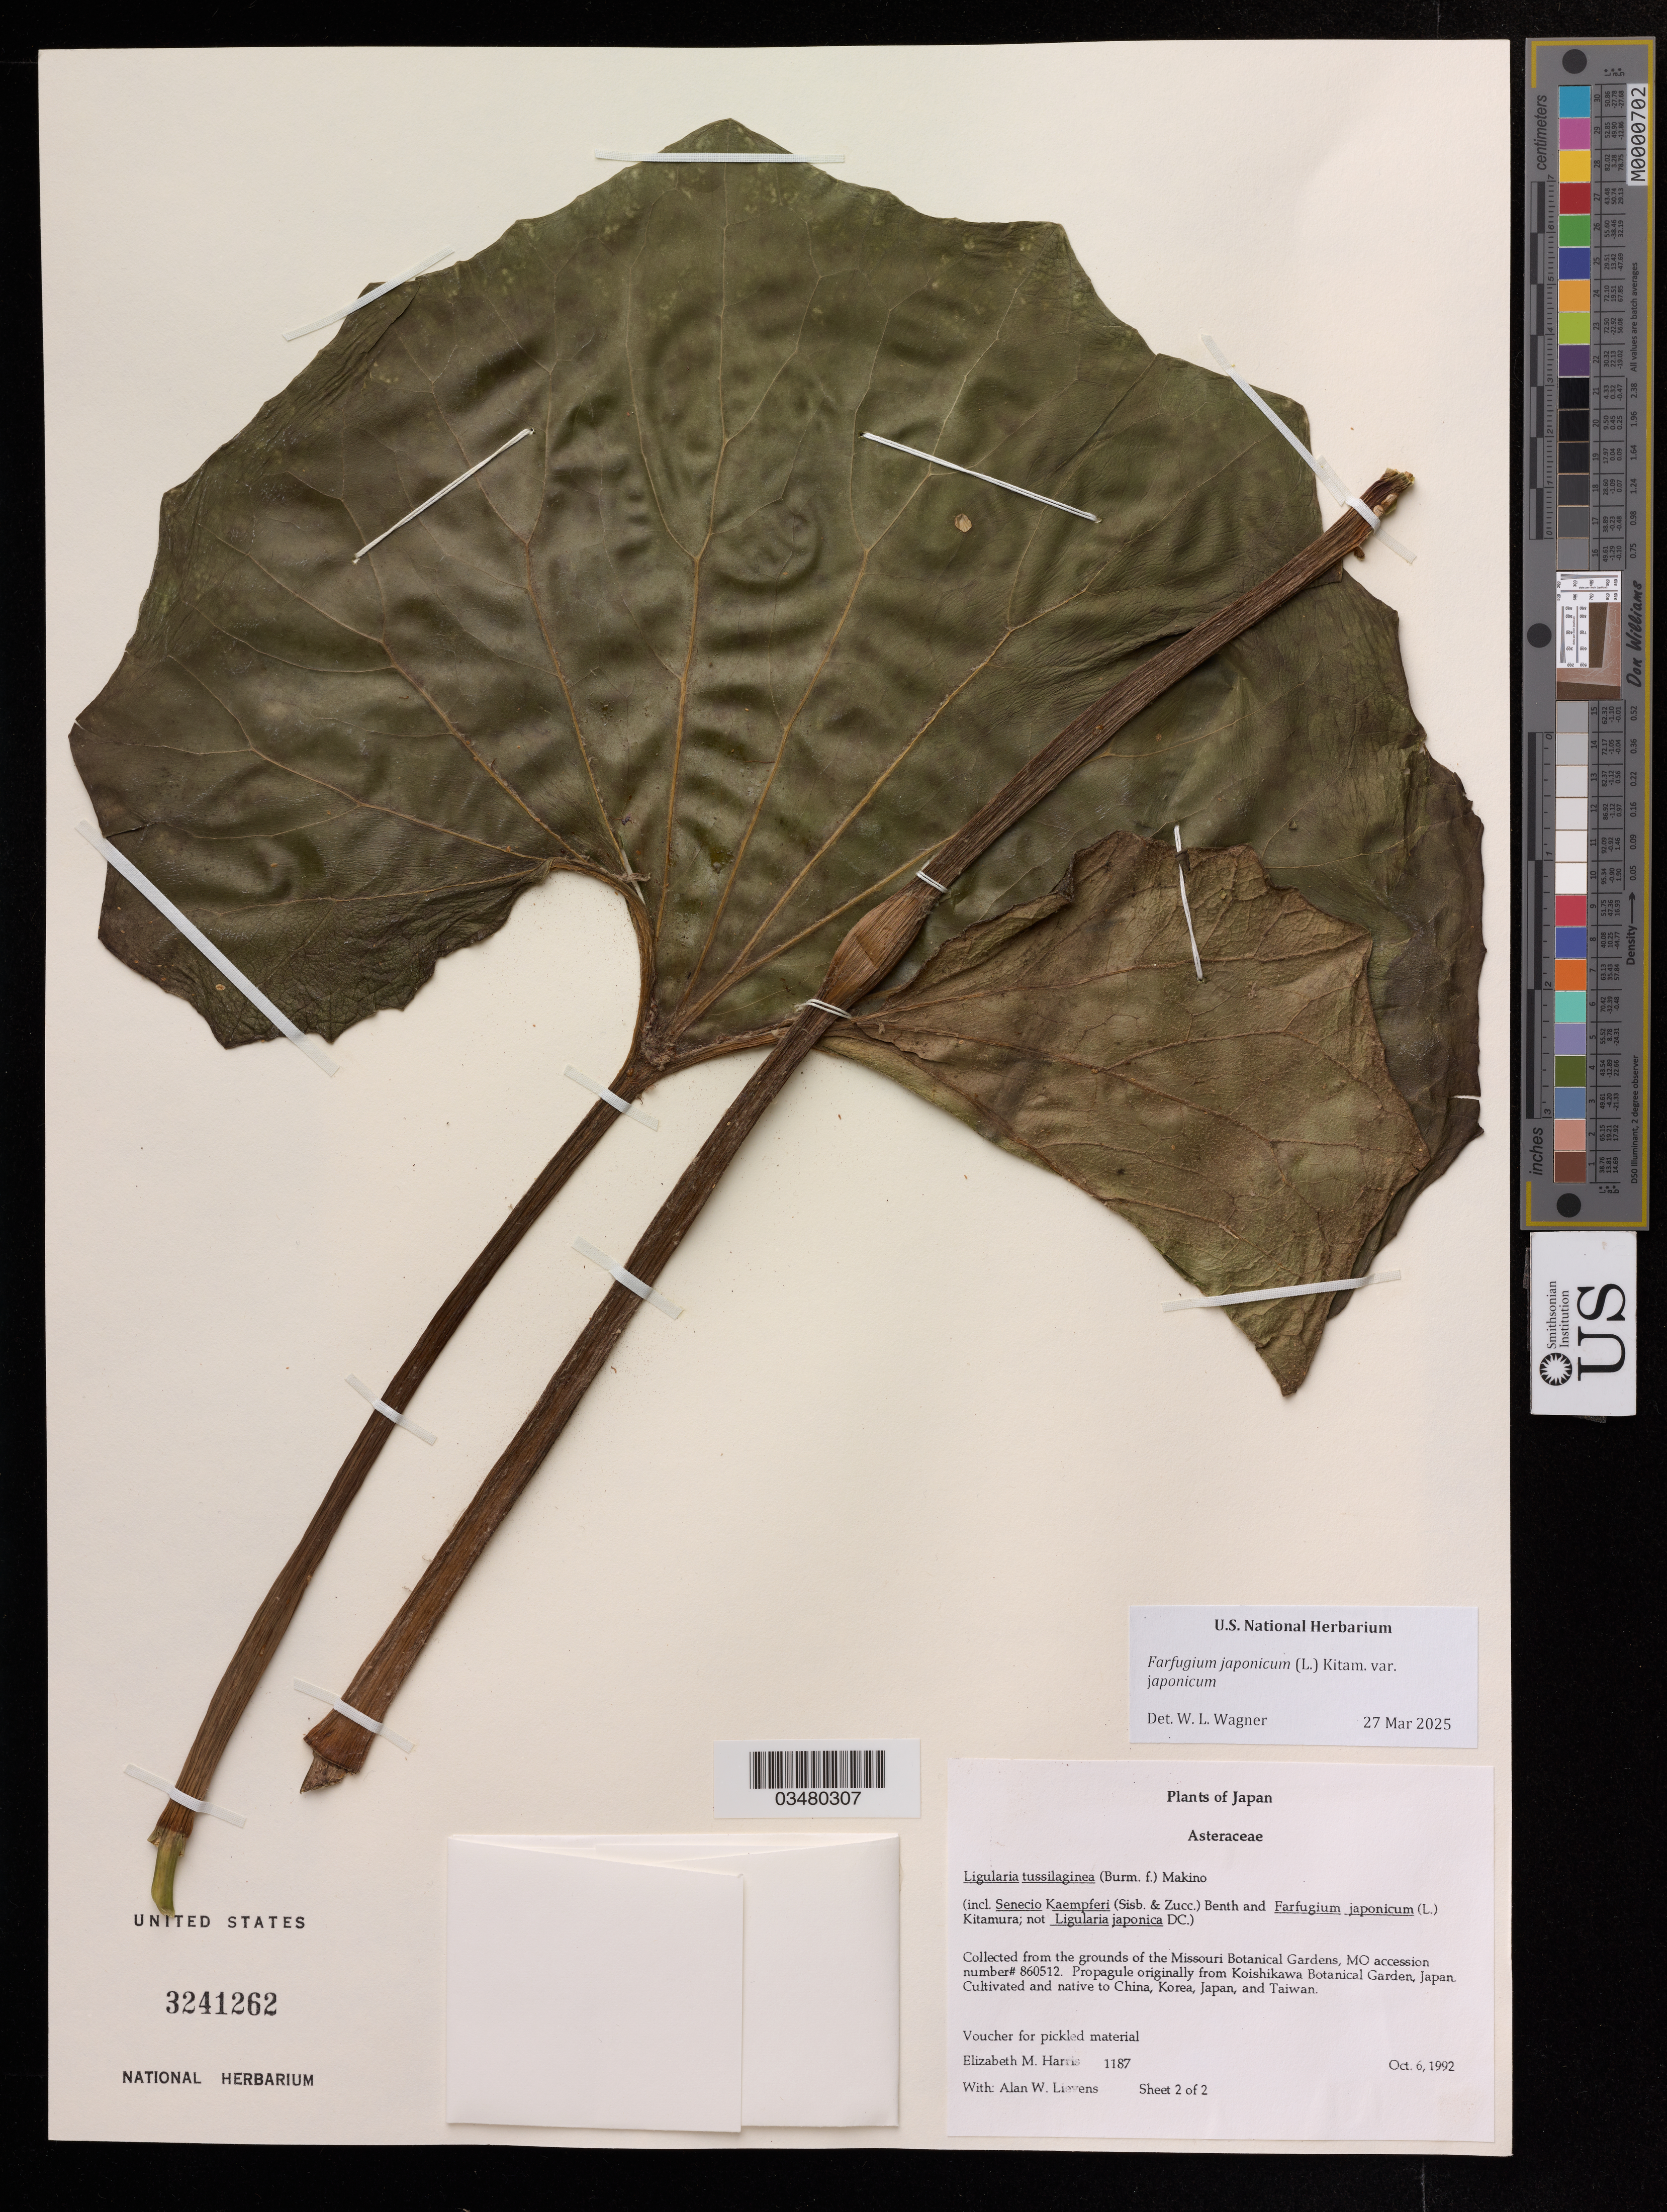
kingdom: Plantae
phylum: Tracheophyta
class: Magnoliopsida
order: Asterales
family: Asteraceae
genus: Farfugium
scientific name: Farfugium japonicum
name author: (L.) Kitam.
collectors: E. M. Harris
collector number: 1187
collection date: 1992-10-06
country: United States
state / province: Missouri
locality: Missouri Botanical Garden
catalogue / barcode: US 3241262